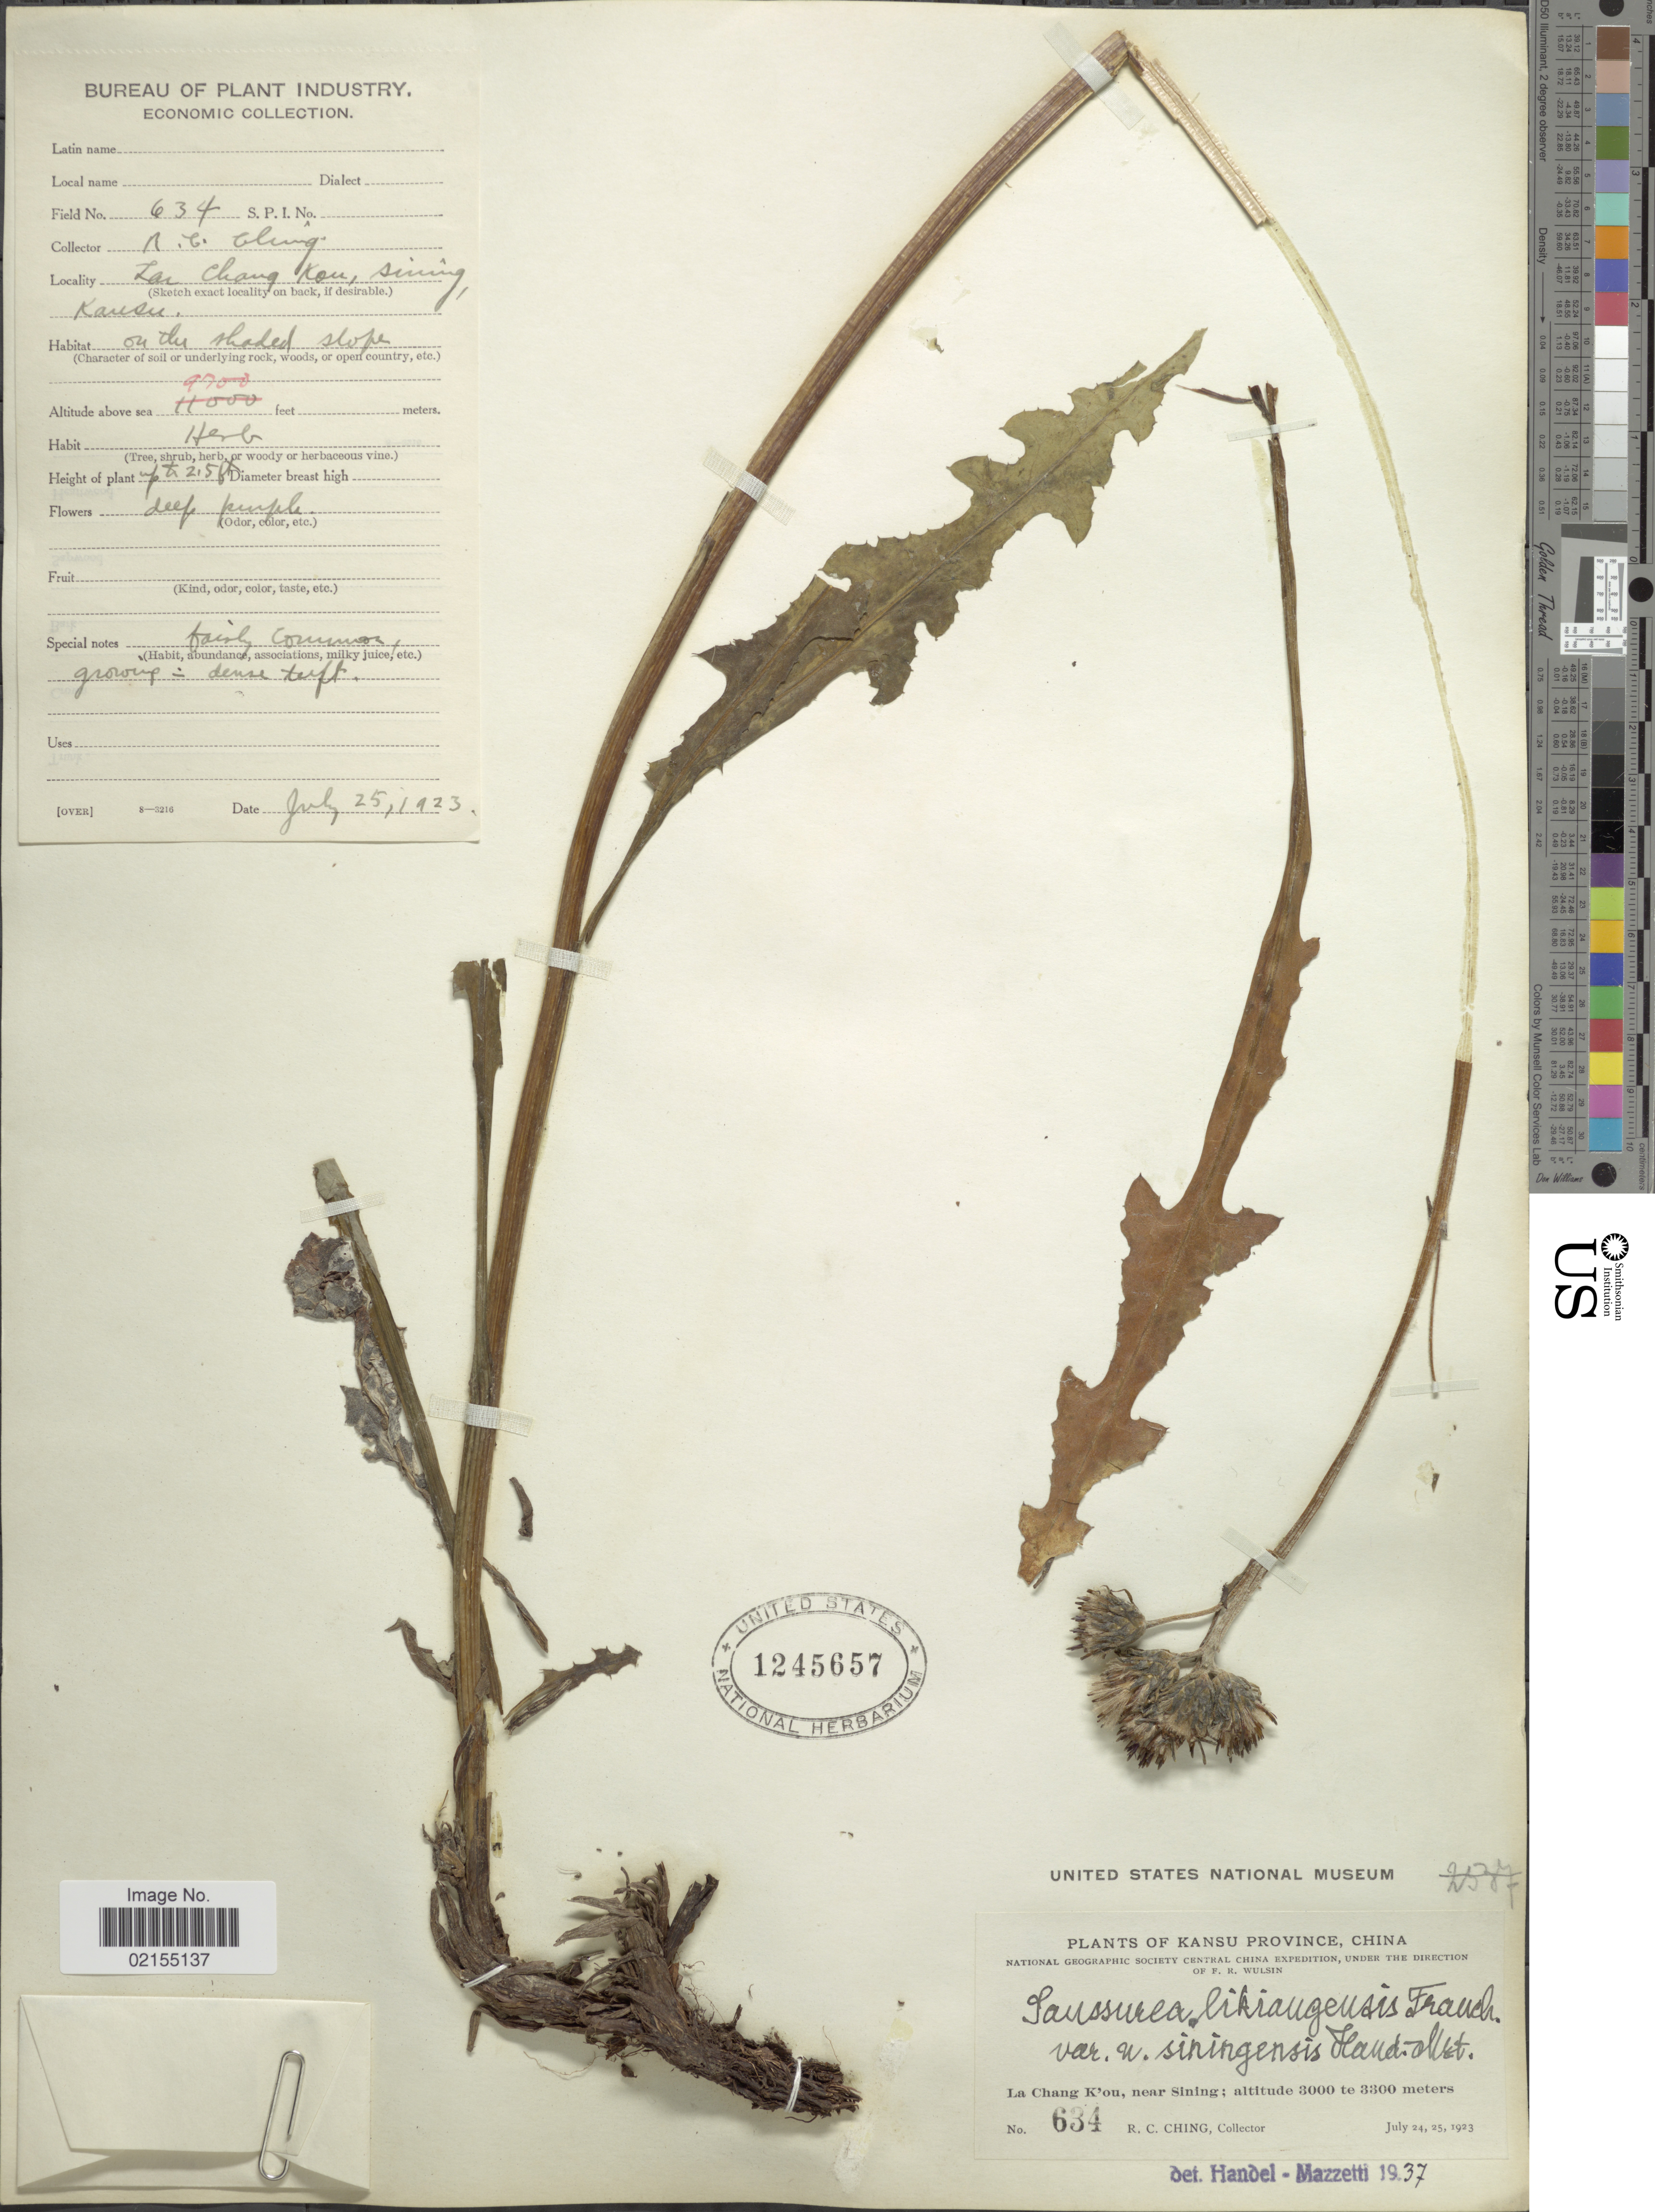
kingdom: Plantae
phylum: Tracheophyta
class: Magnoliopsida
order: Asterales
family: Asteraceae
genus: Saussurea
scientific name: Saussurea likiangensis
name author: Franch.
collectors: R. C. Ching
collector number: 634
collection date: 1923-07-25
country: China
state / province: Gansu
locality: Kansu Province, China, La Chang K' ou, near Sining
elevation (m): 2957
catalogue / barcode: US 1245657